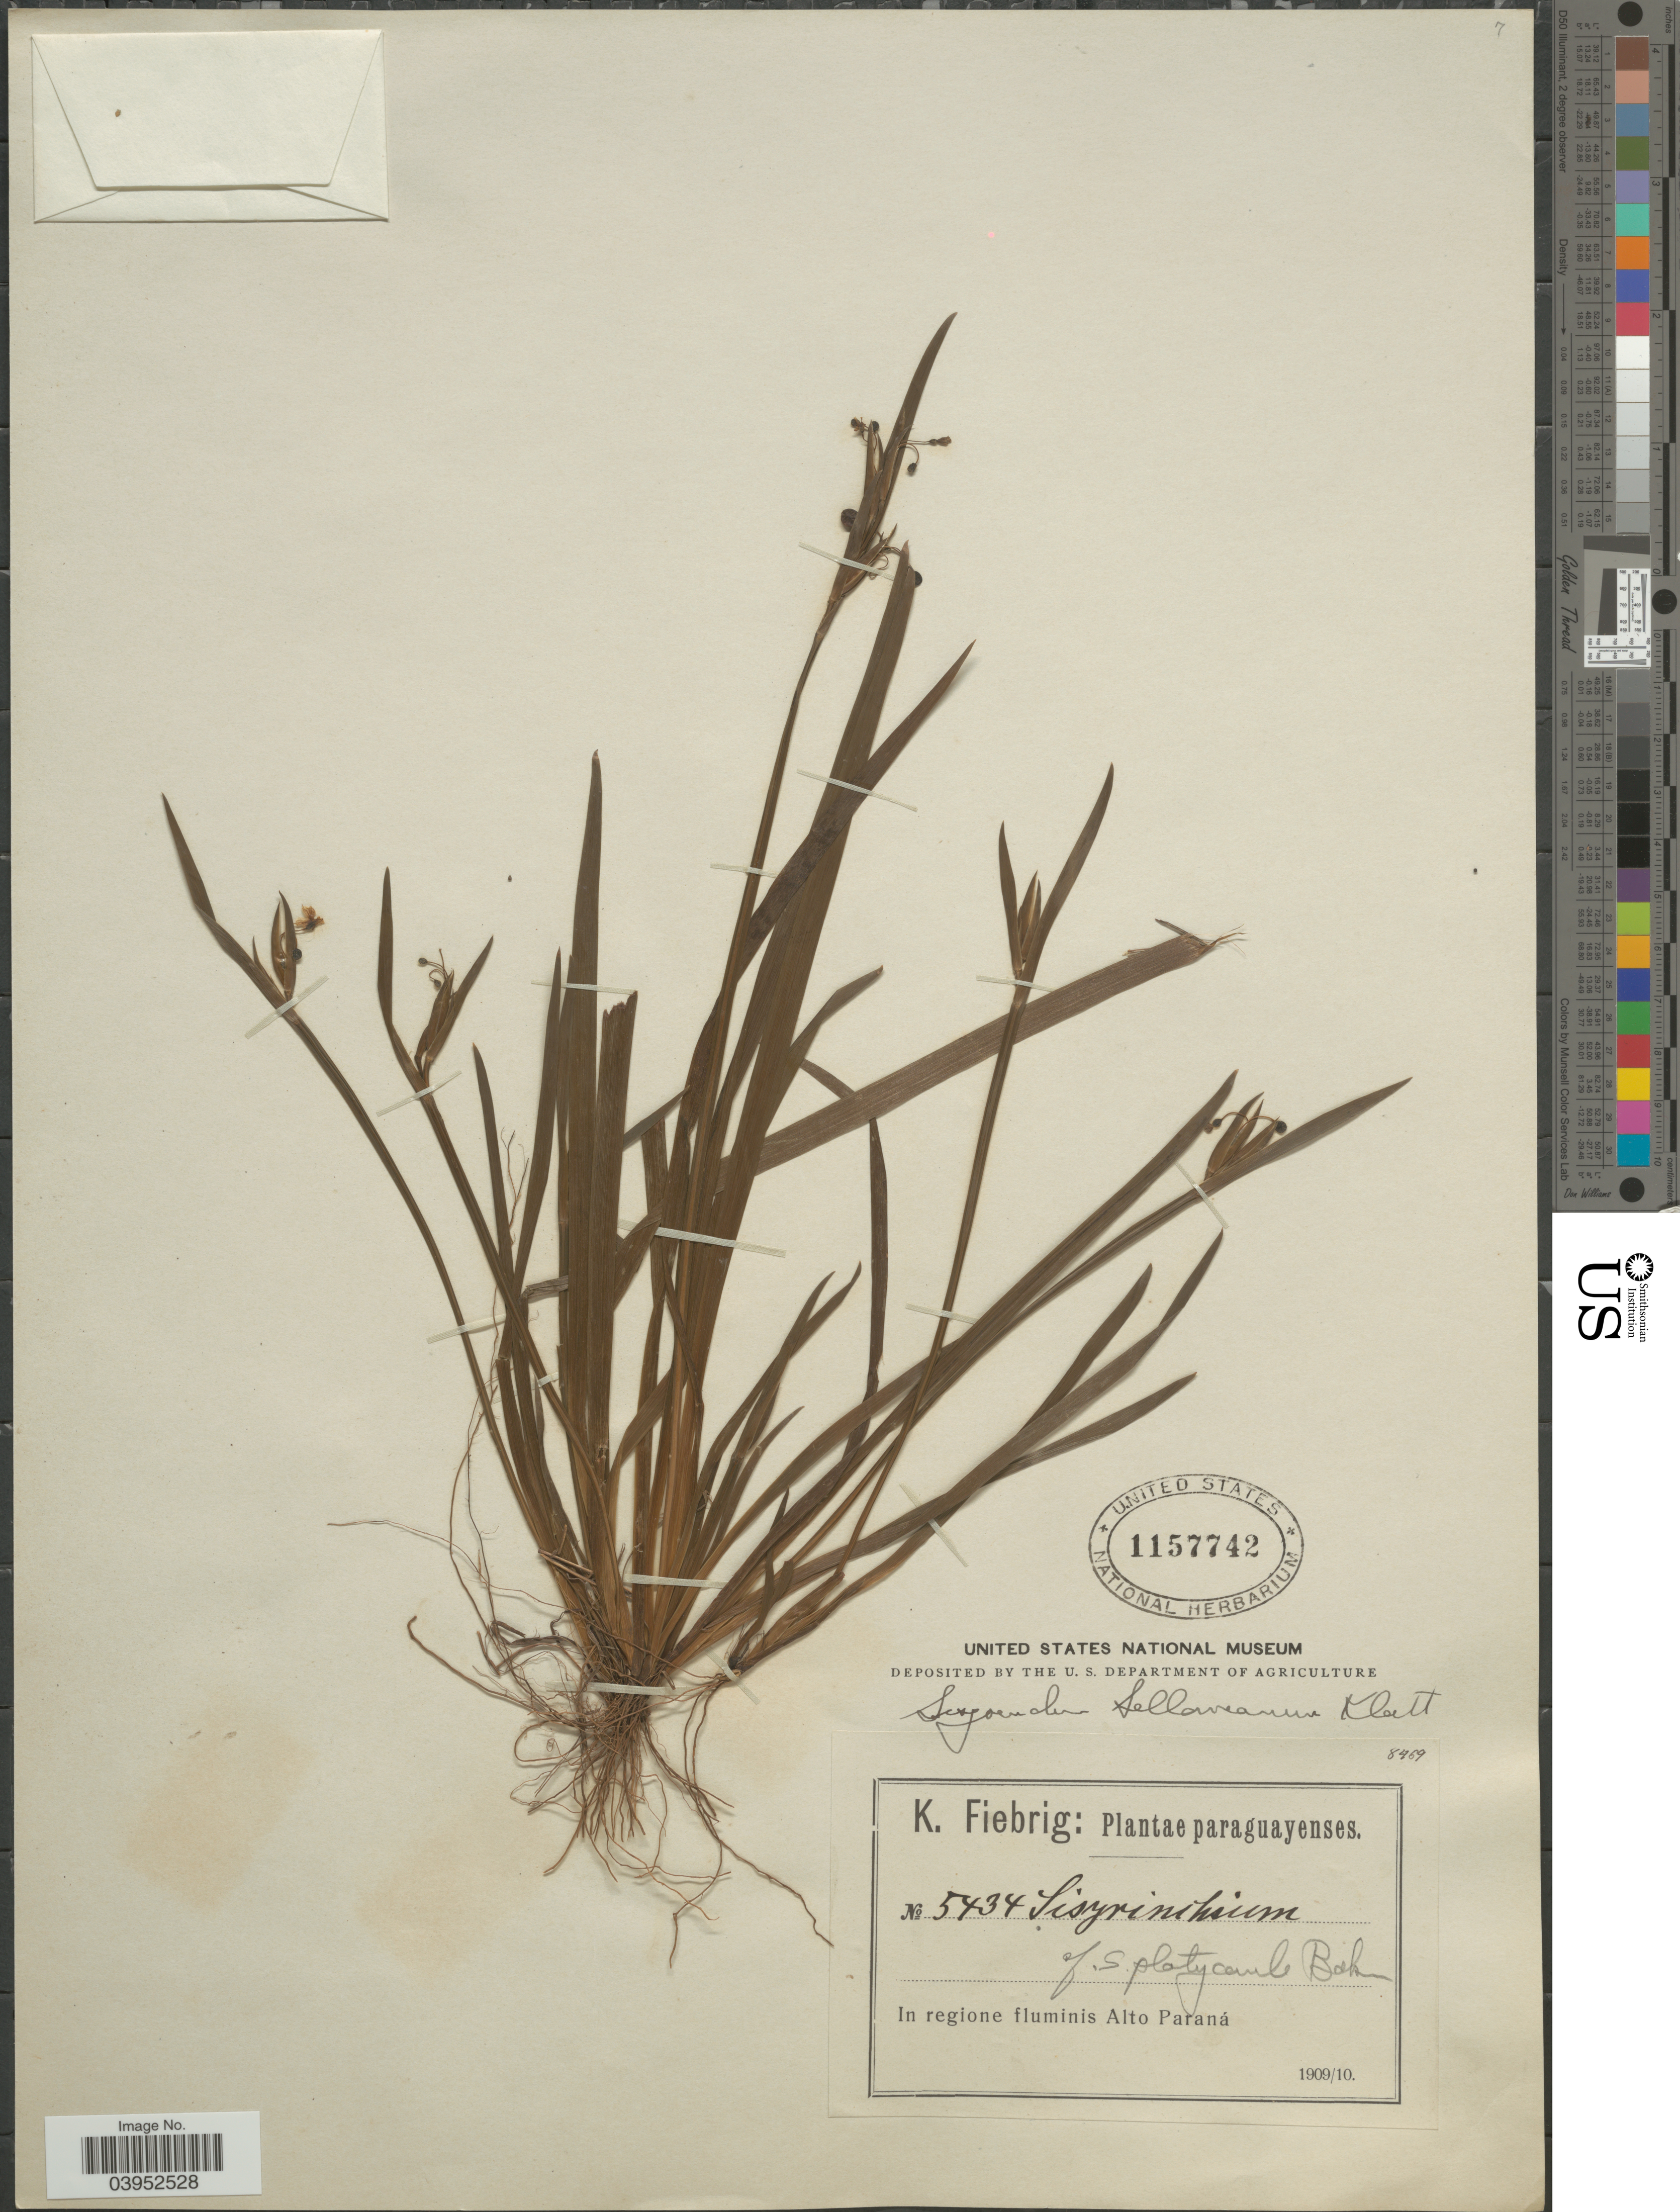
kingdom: Plantae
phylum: Tracheophyta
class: Liliopsida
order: Asparagales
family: Iridaceae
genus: Sisyrinchium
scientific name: Sisyrinchium sellowianum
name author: Klatt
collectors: K. Fiebrig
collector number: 5434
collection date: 1909-10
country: Paraguay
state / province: Alto Parana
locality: In regione fluminis Alto Paraná.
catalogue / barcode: US 1157742